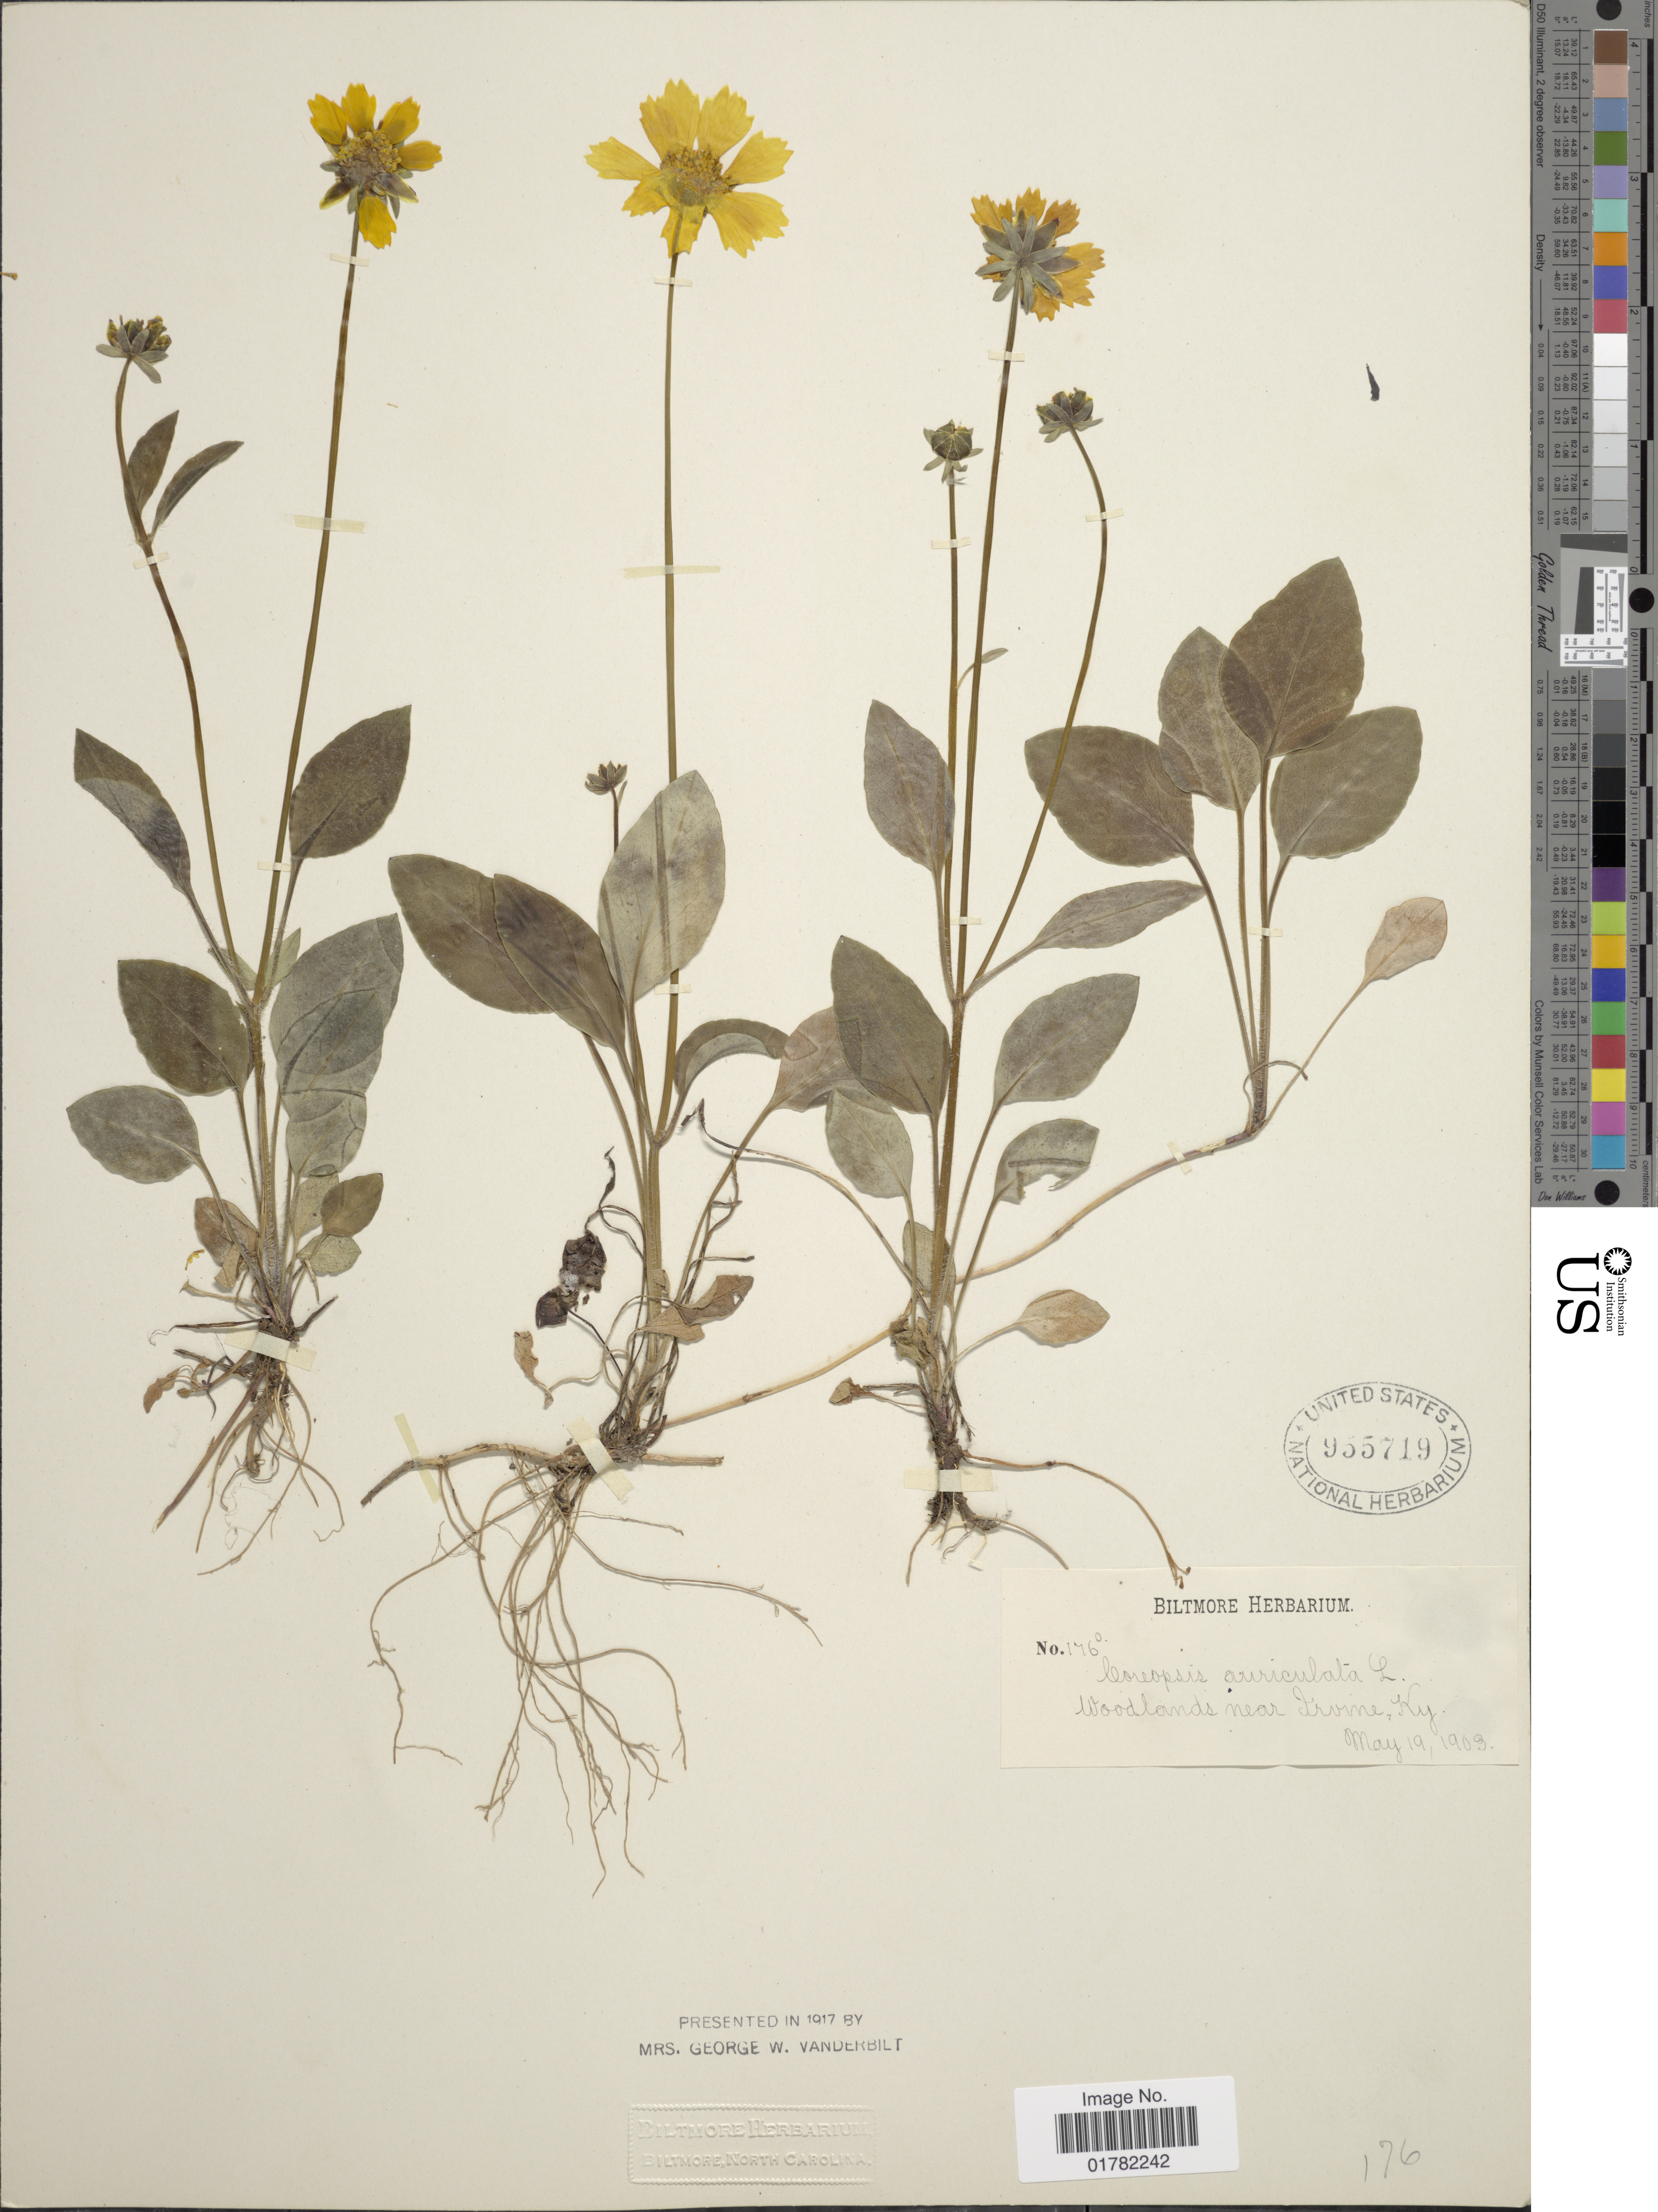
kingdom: Plantae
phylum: Tracheophyta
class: Magnoliopsida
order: Asterales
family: Asteraceae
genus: Coreopsis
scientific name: Coreopsis auriculata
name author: L.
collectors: ex herb. Biltmore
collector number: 176o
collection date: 1903-05-19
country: United States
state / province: Kentucky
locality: Woodlands near Irvine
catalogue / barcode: US 955719